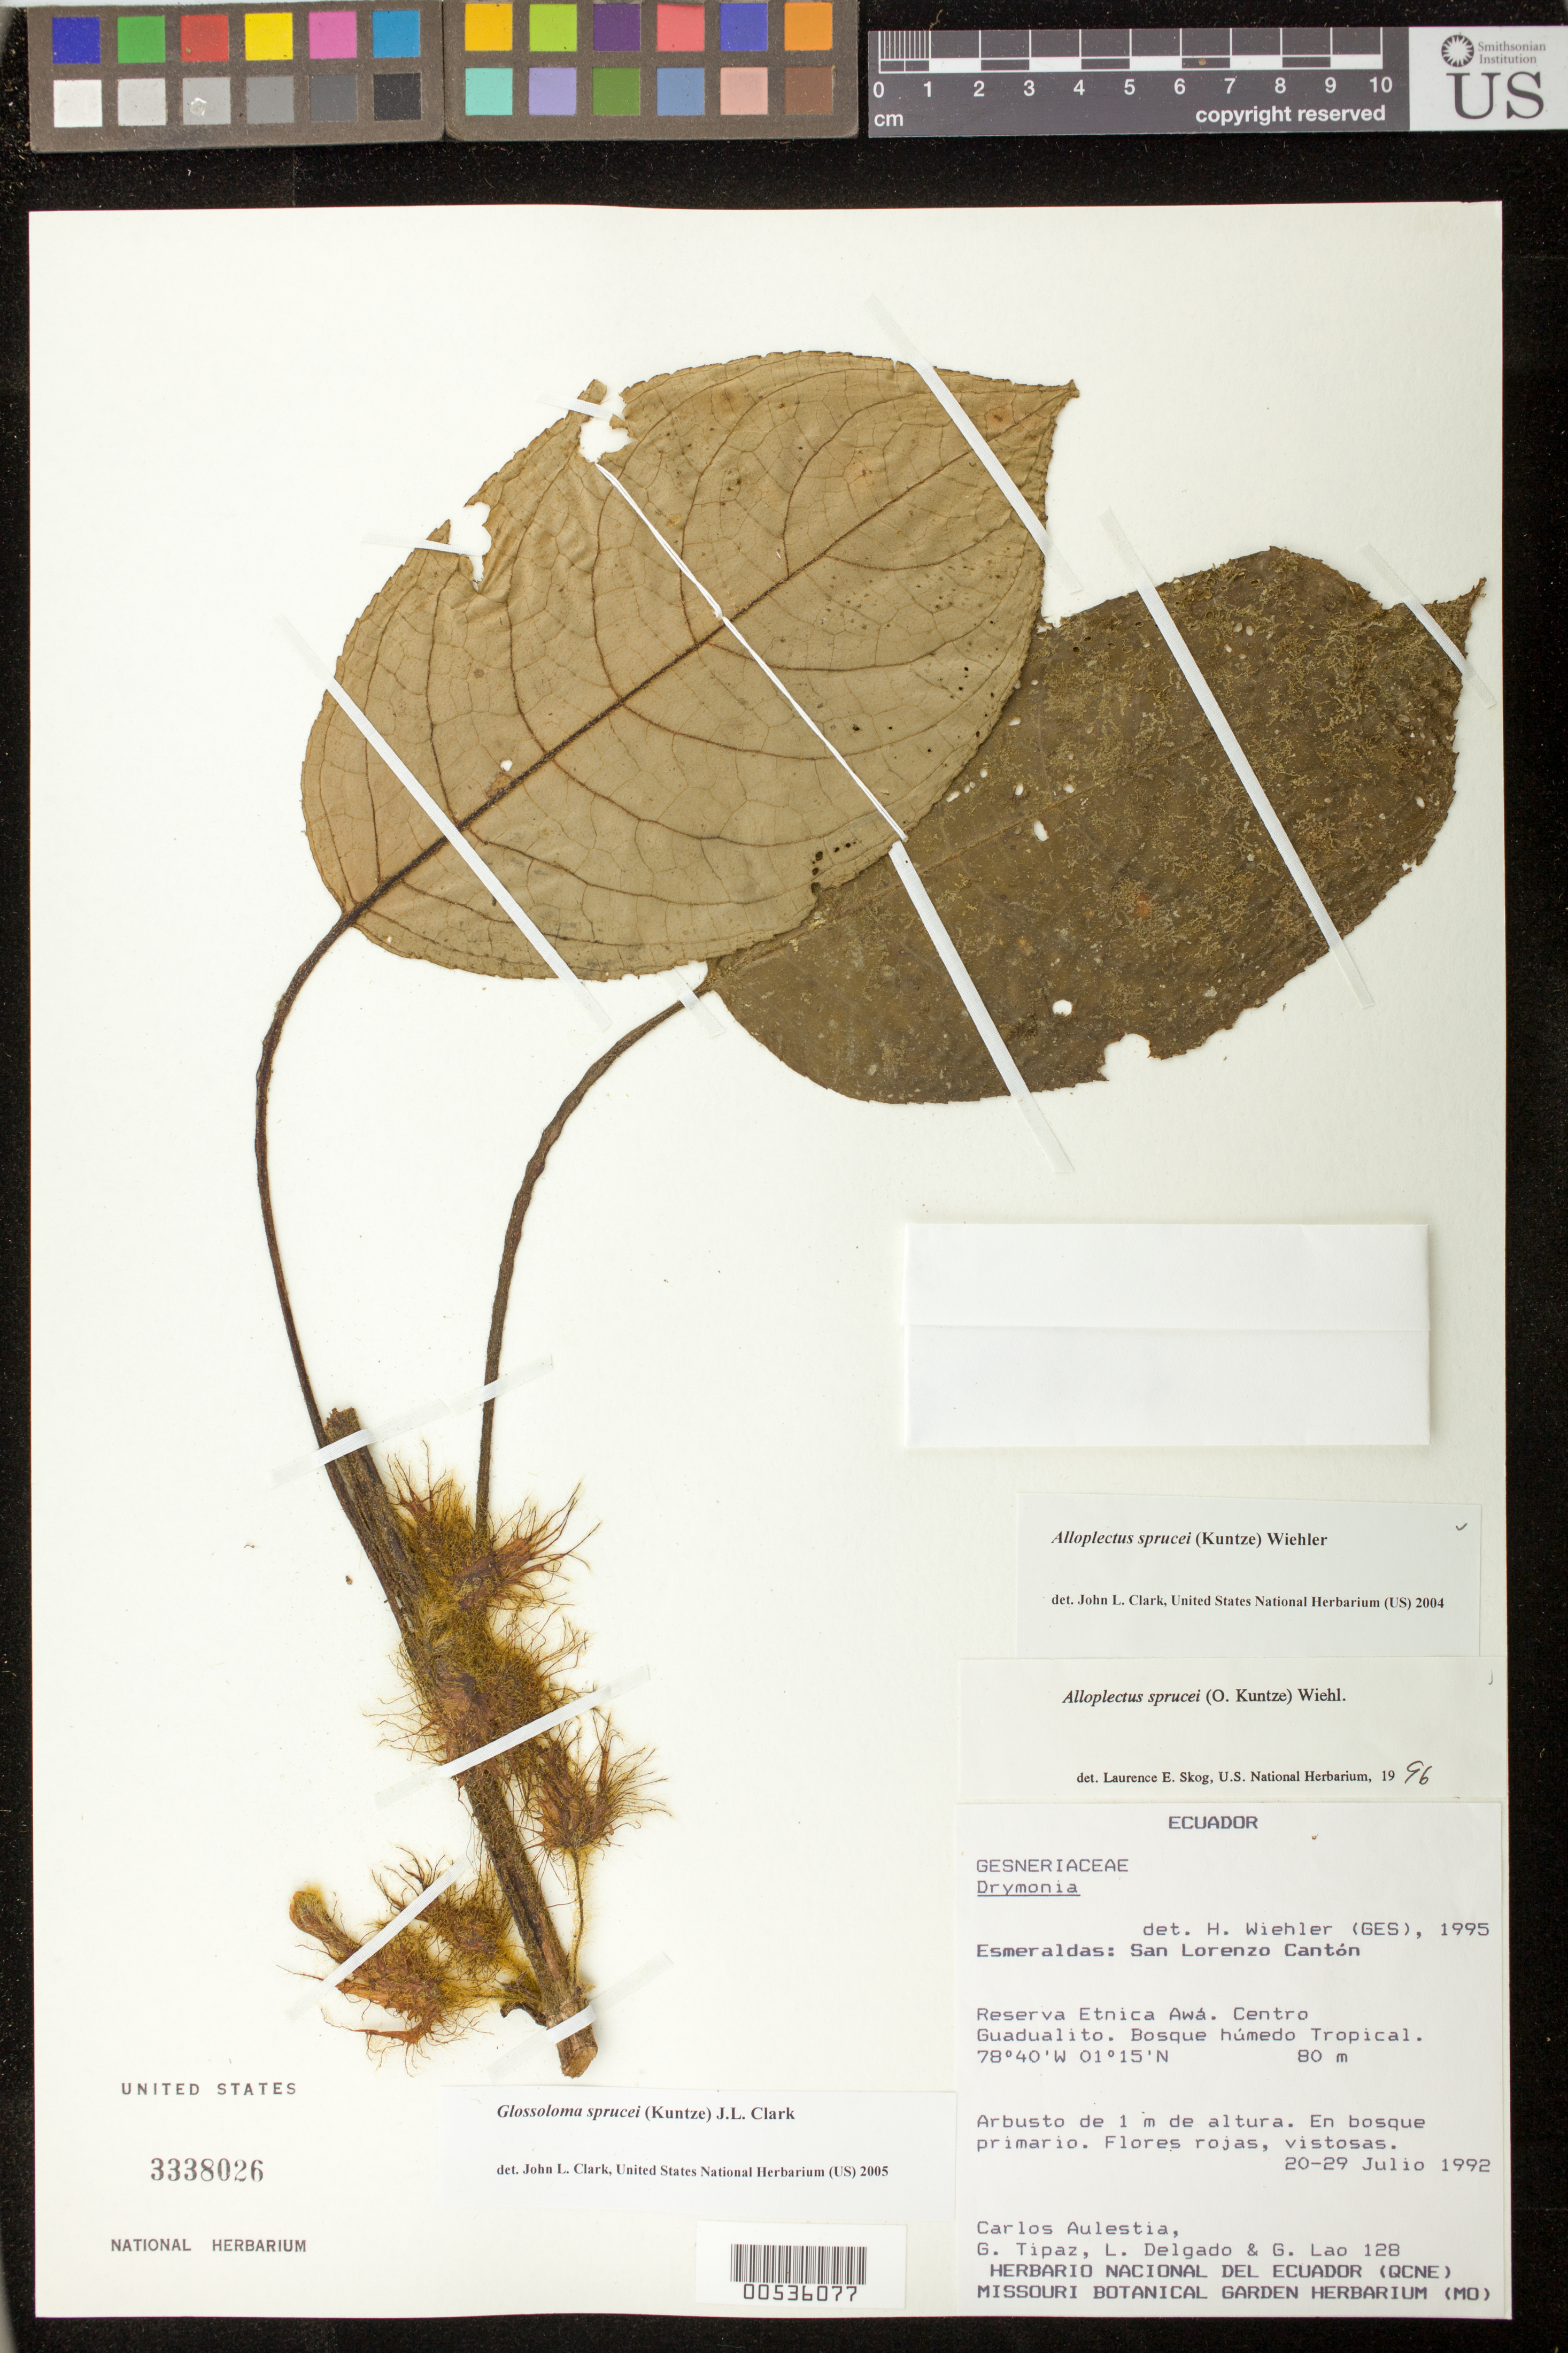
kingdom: Plantae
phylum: Tracheophyta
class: Magnoliopsida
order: Lamiales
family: Gesneriaceae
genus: Glossoloma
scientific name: Glossoloma sprucei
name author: (Kuntze) J.L. Clark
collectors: C. Aulestia, G. Tipaz, L. Delgado V. & G. Lao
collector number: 128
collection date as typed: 20-29 Jul 1992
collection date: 1992-07-20/1992-07-29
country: Ecuador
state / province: Esmeraldas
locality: San Lorenzo Cantón, Reserva Etnica Awá. Centro Guadualito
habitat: Bosque húmedo Tropical; en bosque primario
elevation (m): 80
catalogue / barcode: US 3338026